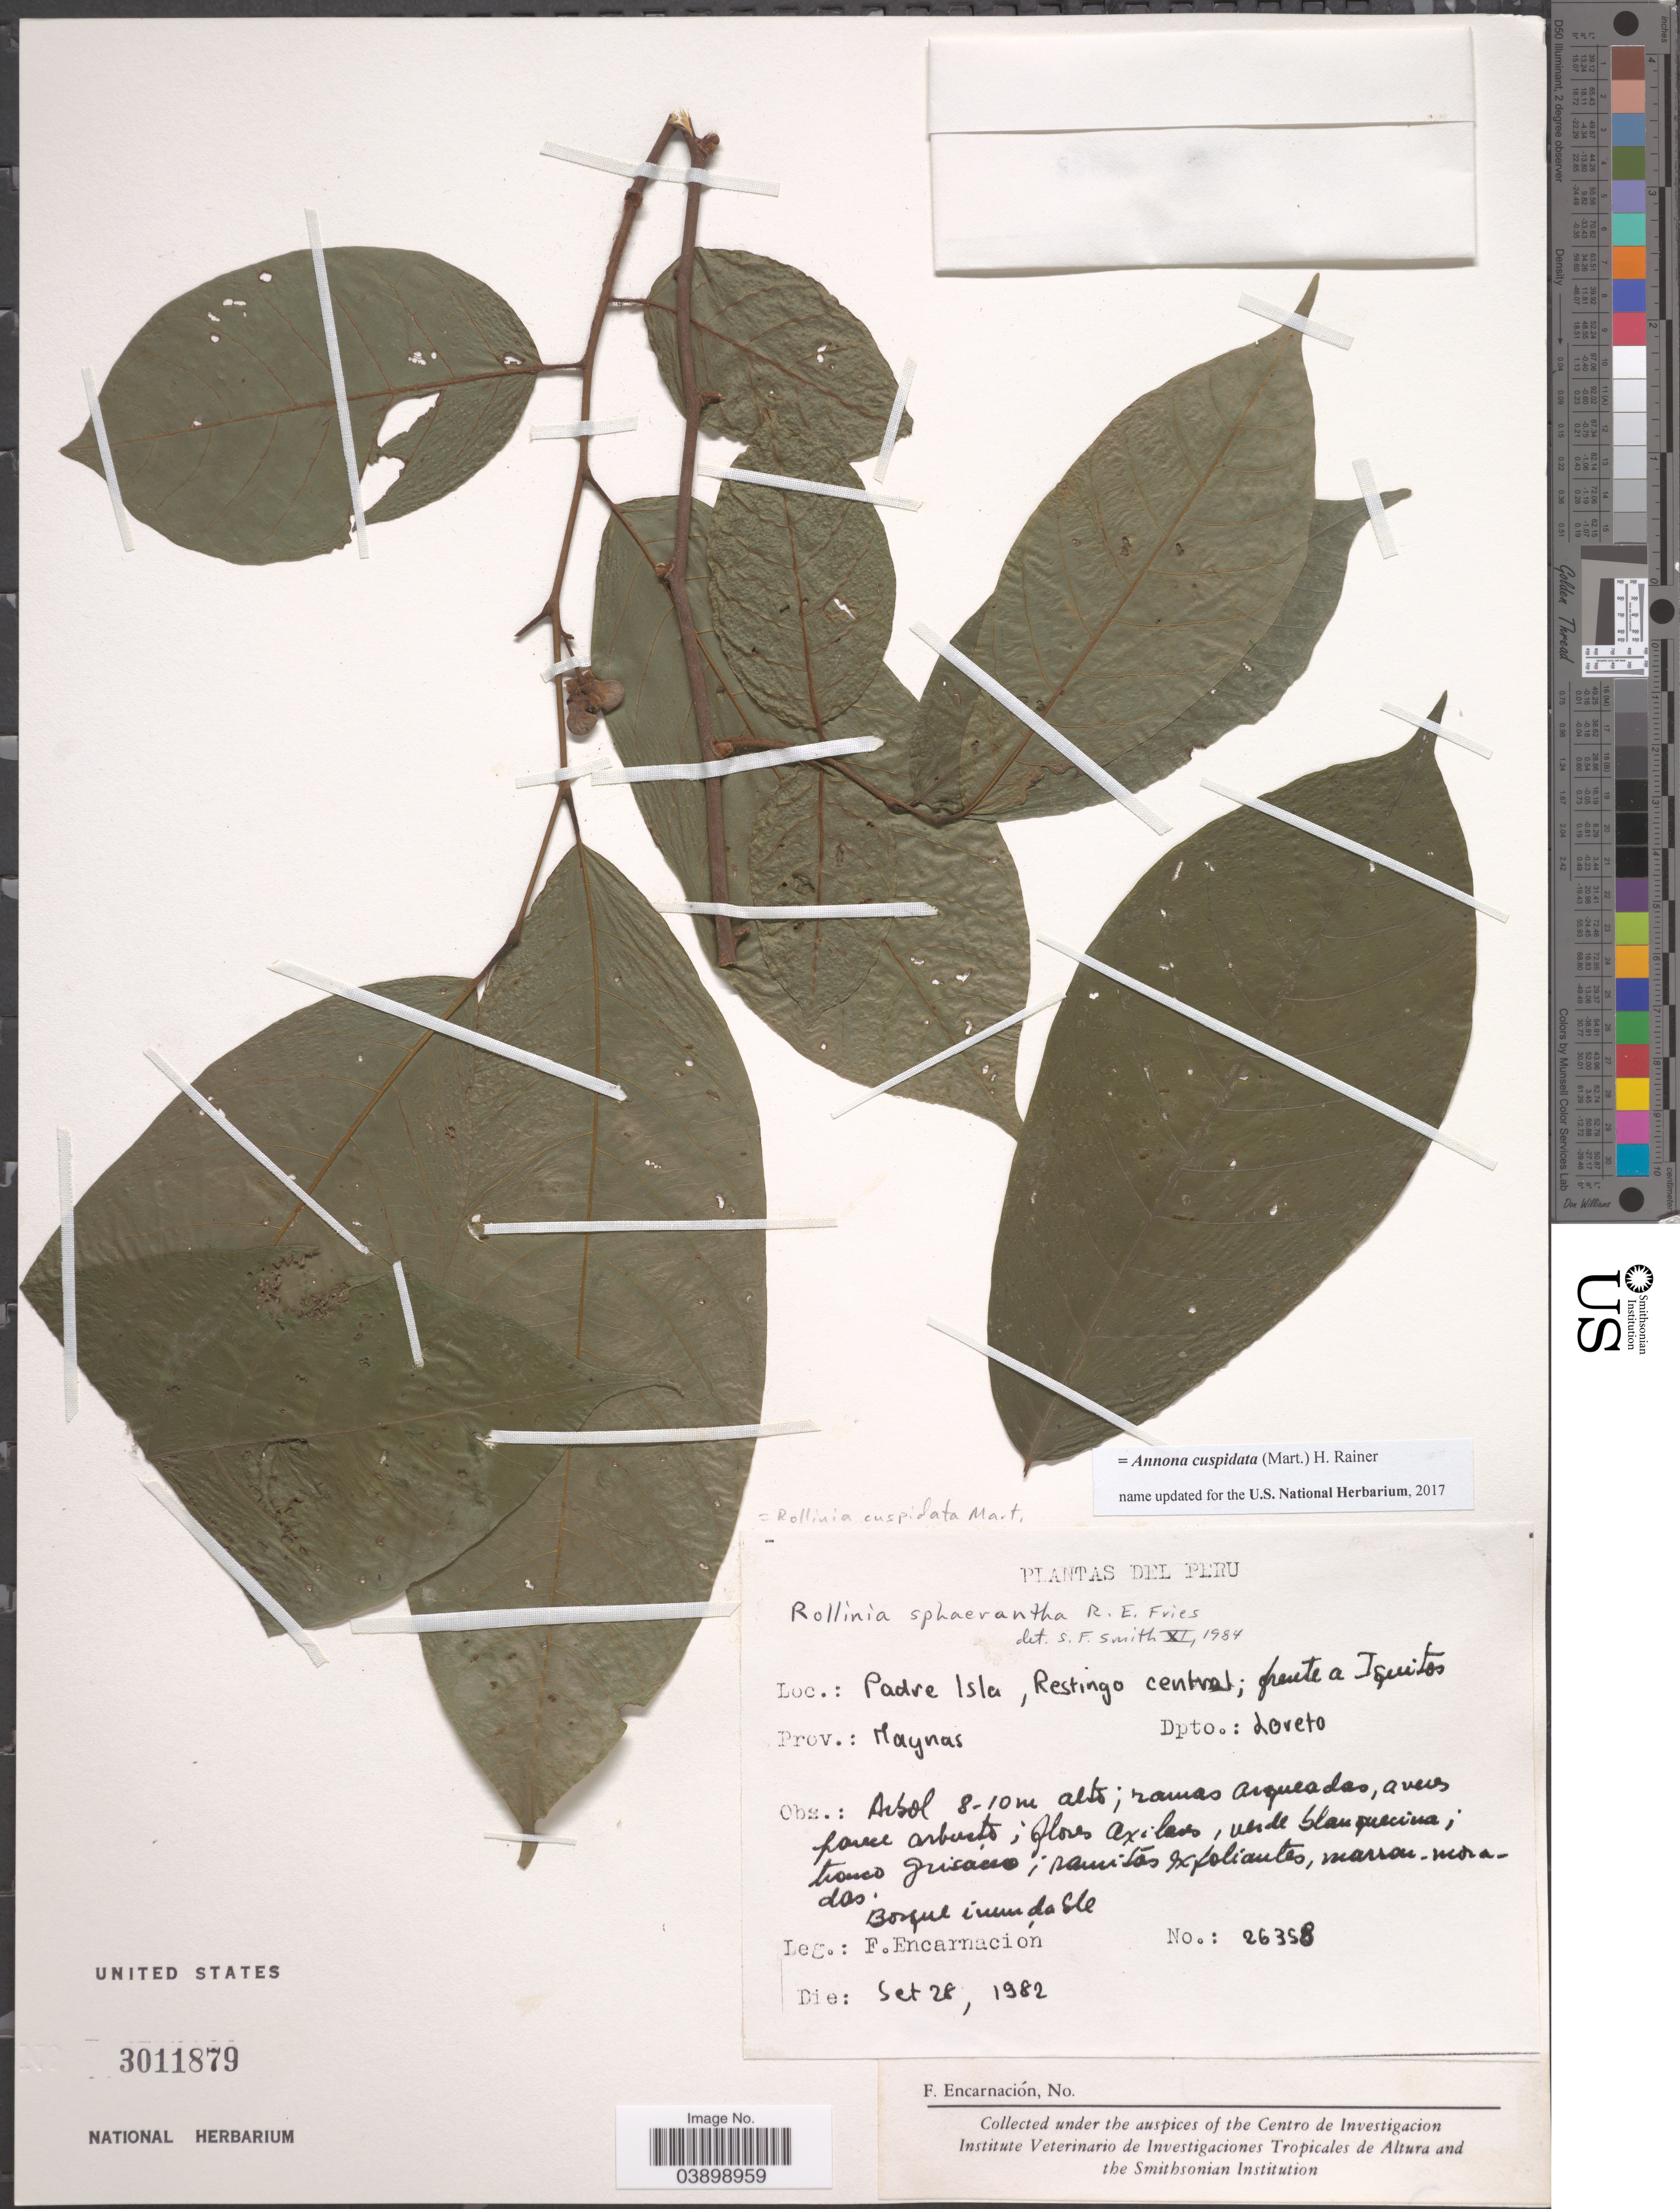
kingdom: Plantae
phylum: Tracheophyta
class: Magnoliopsida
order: Magnoliales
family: Annonaceae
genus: Annona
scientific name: Annona cuspidata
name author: (Mart.) H. Rainer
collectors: F. Encarnación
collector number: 26358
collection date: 1982-09-28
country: Peru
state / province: Loreto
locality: Padre Isla, Restinga Central; frente a Iquitos. Prov.: Maynas. Dpto.: Loreto.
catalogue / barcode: US 3011879